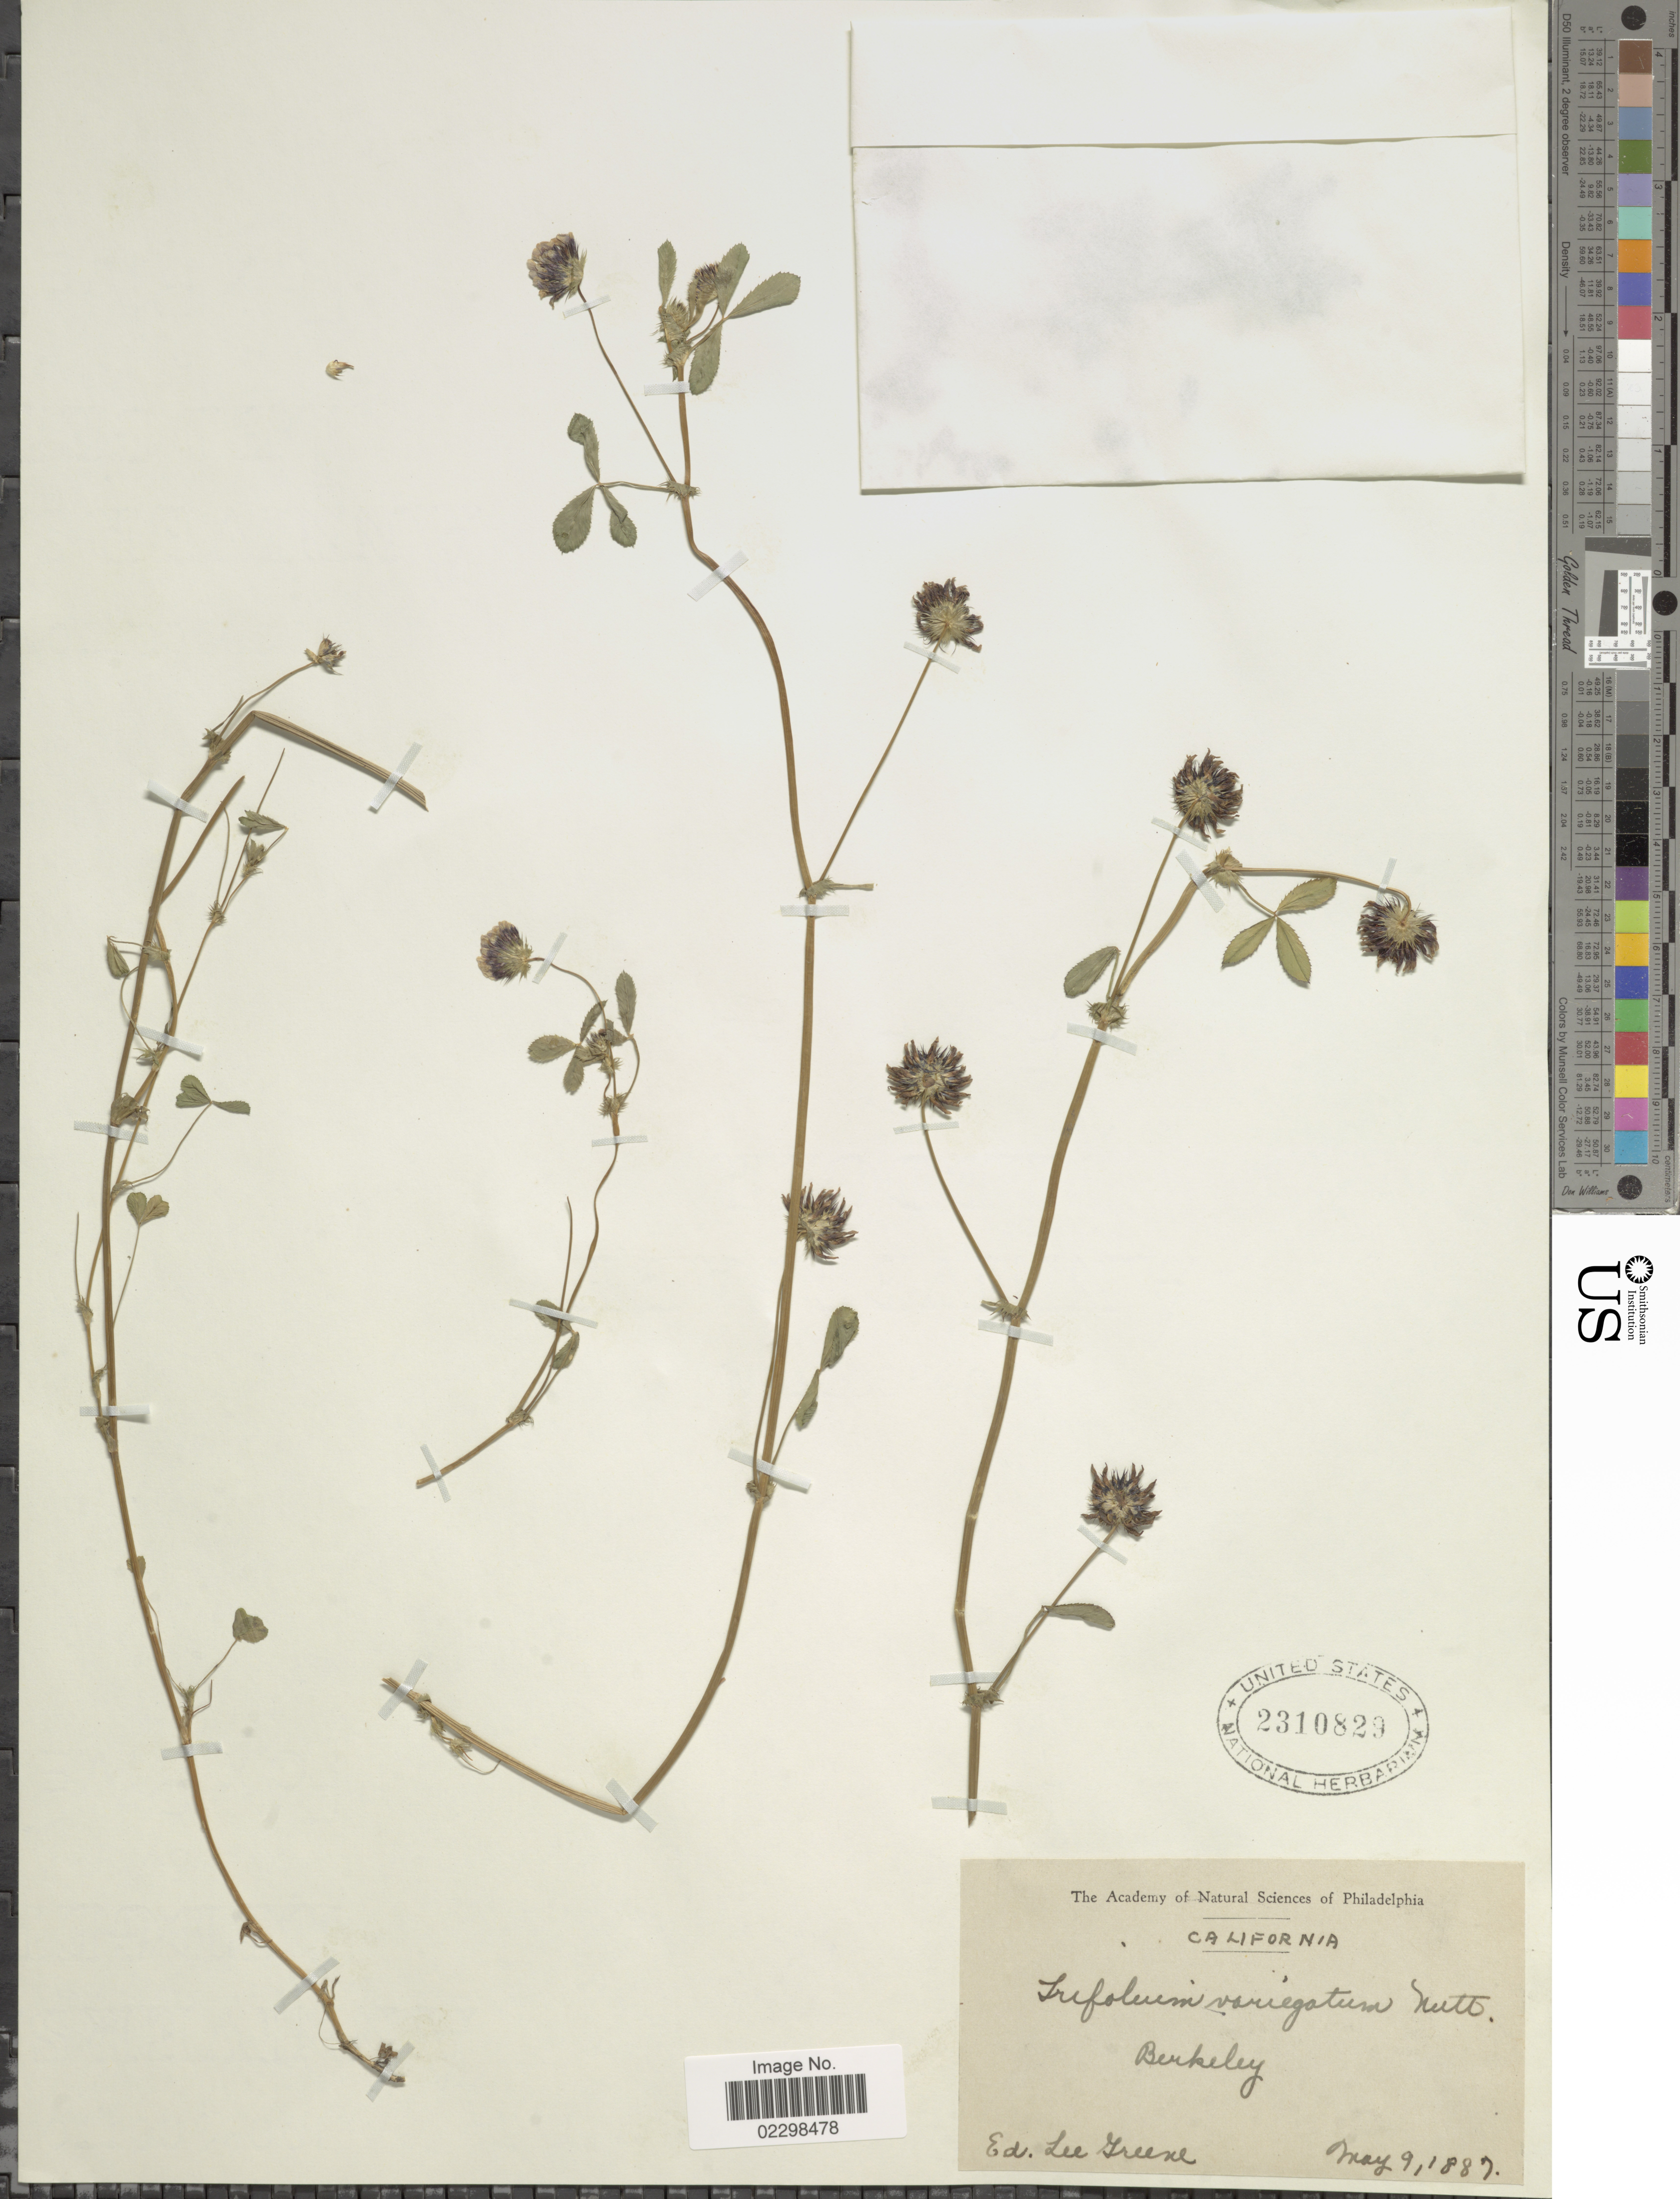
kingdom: Plantae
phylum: Tracheophyta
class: Magnoliopsida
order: Fabales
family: Fabaceae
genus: Trifolium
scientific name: Trifolium variegatum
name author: Nutt.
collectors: E. L. Greene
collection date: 1887-05-09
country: United States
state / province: California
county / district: Alameda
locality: Berkeley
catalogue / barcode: US 2310829